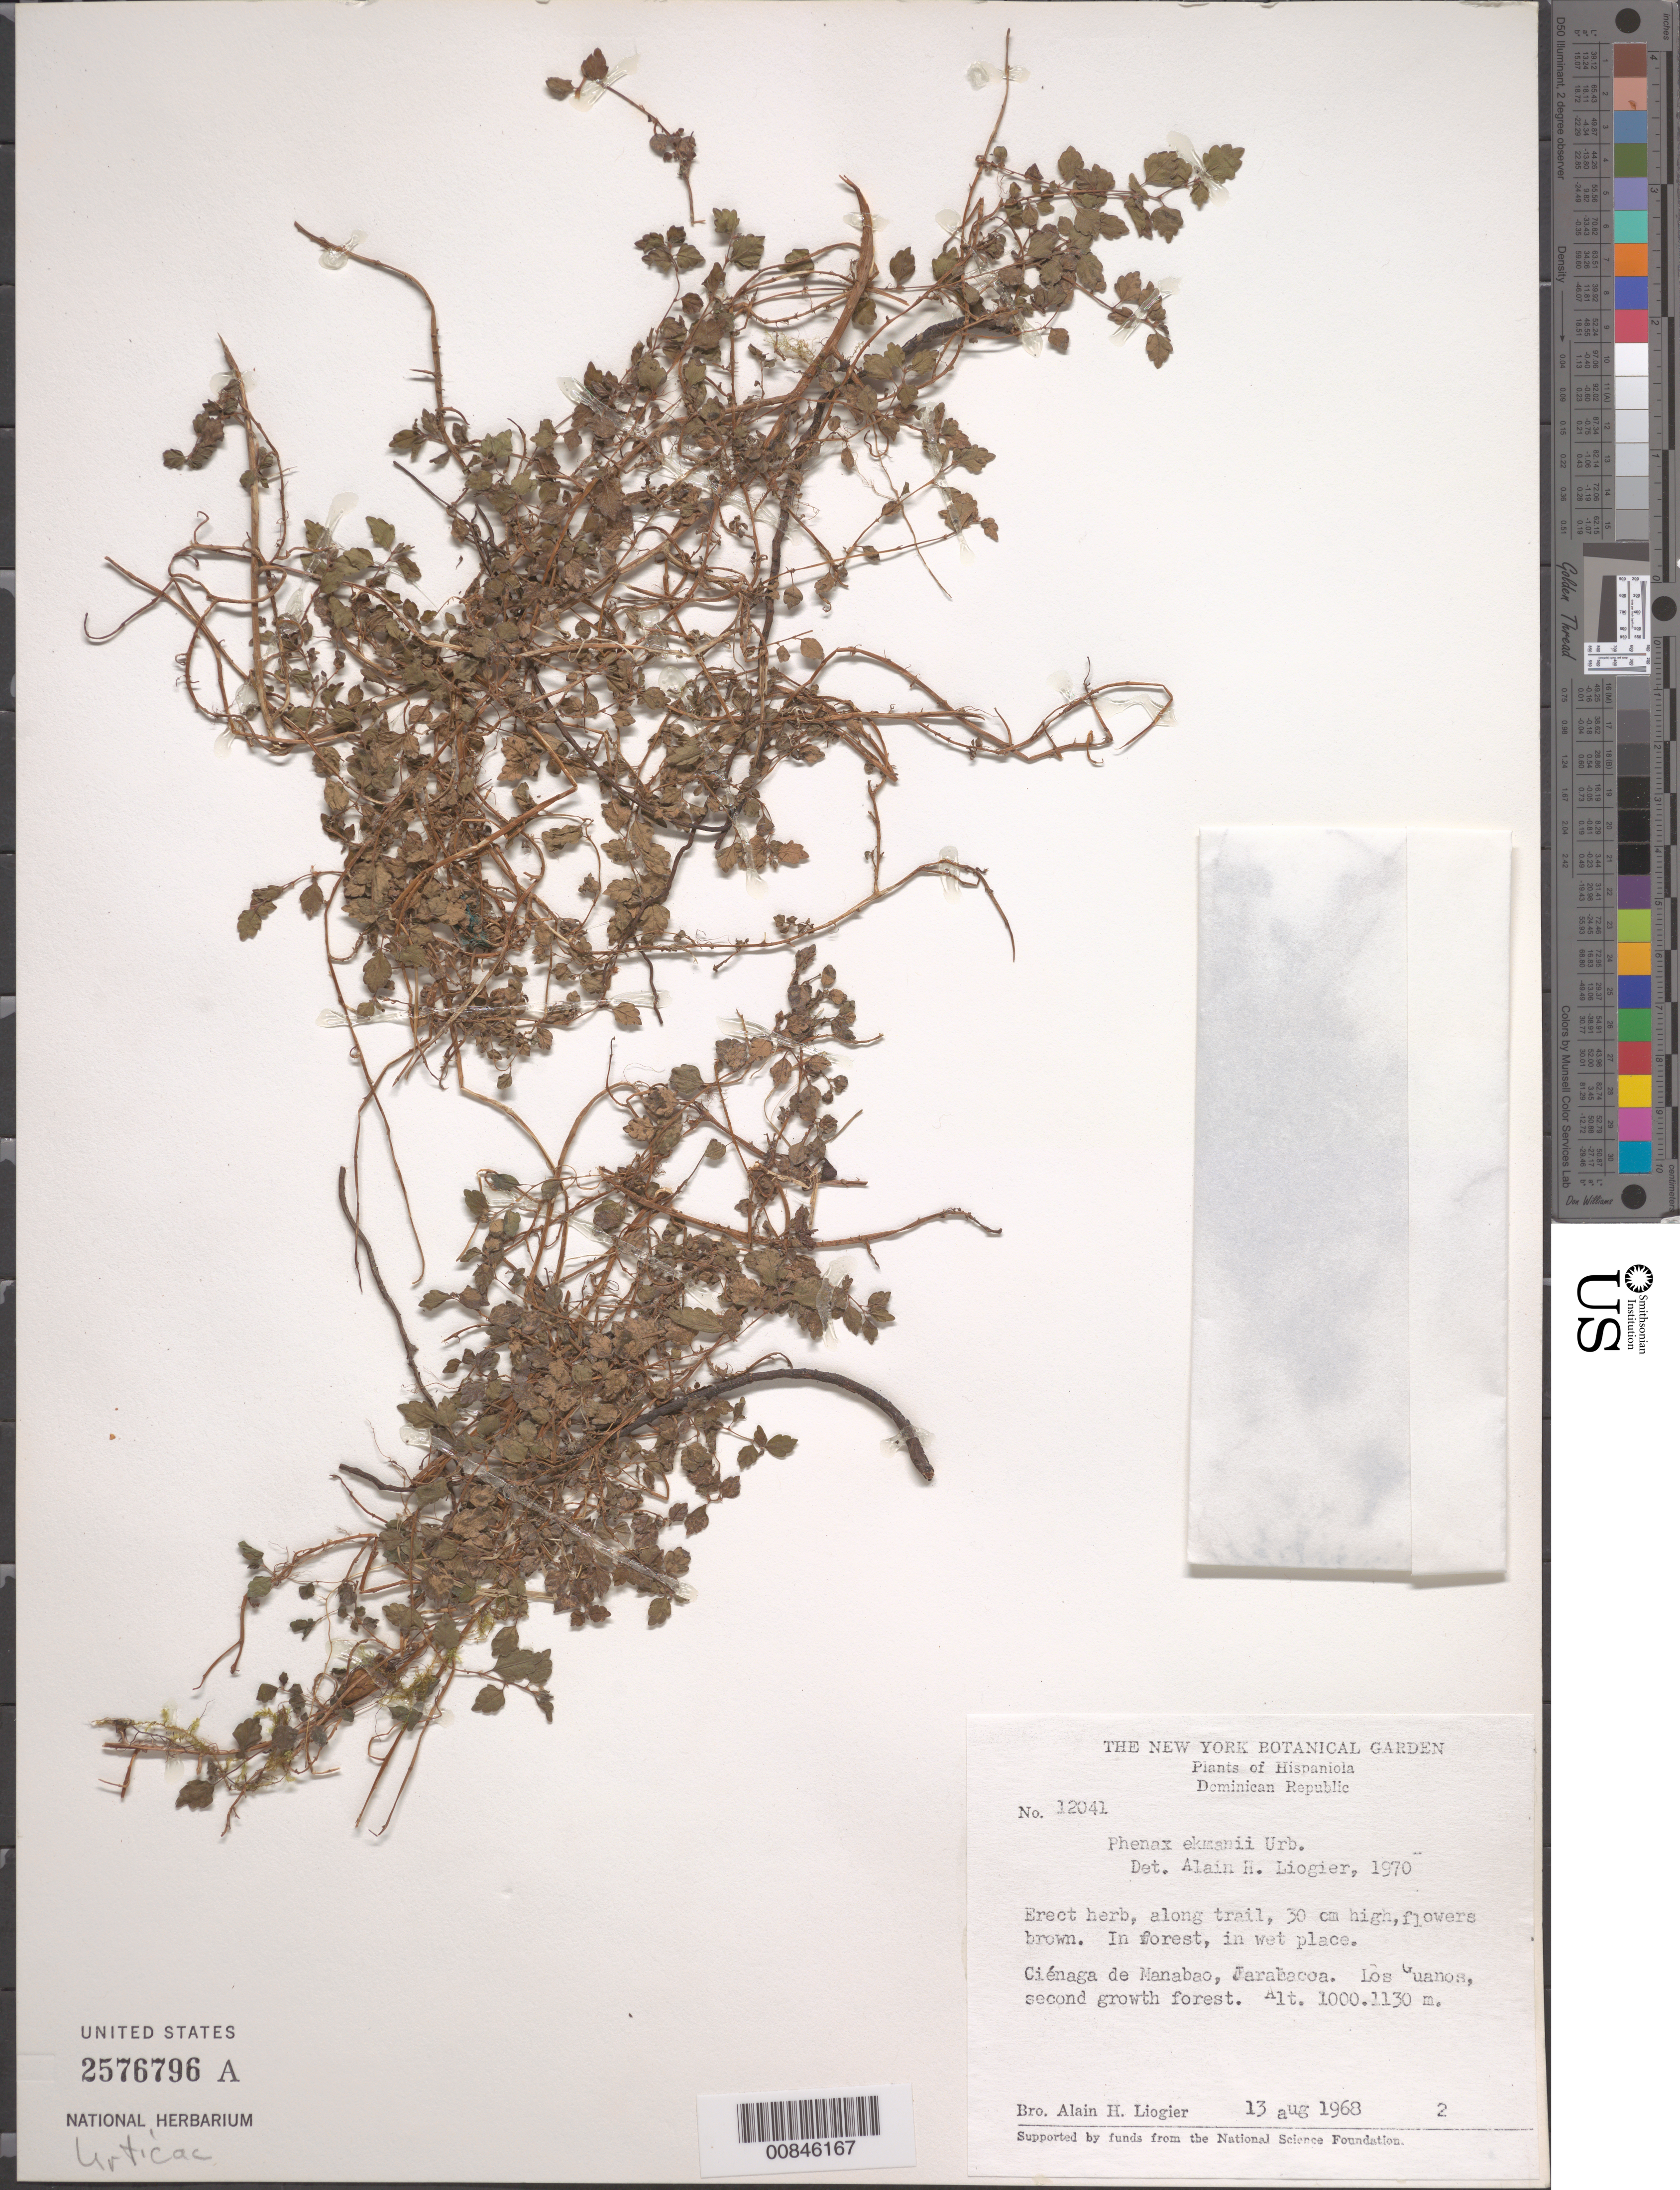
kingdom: Plantae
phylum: Tracheophyta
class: Magnoliopsida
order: Rosales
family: Urticaceae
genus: Phenax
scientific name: Phenax ekmanii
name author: Urb.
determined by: Liogier, Alain H.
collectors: A. H. Liogier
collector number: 12041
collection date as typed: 13 Aug 1968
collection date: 1968-08-13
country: Dominican Republic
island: Hispaniola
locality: Ciénaga de Manabao, Jarabacoa. Los Guanos.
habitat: Along trail. In forest, in wet places. Second growth forest.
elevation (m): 1000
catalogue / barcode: US 2576796A